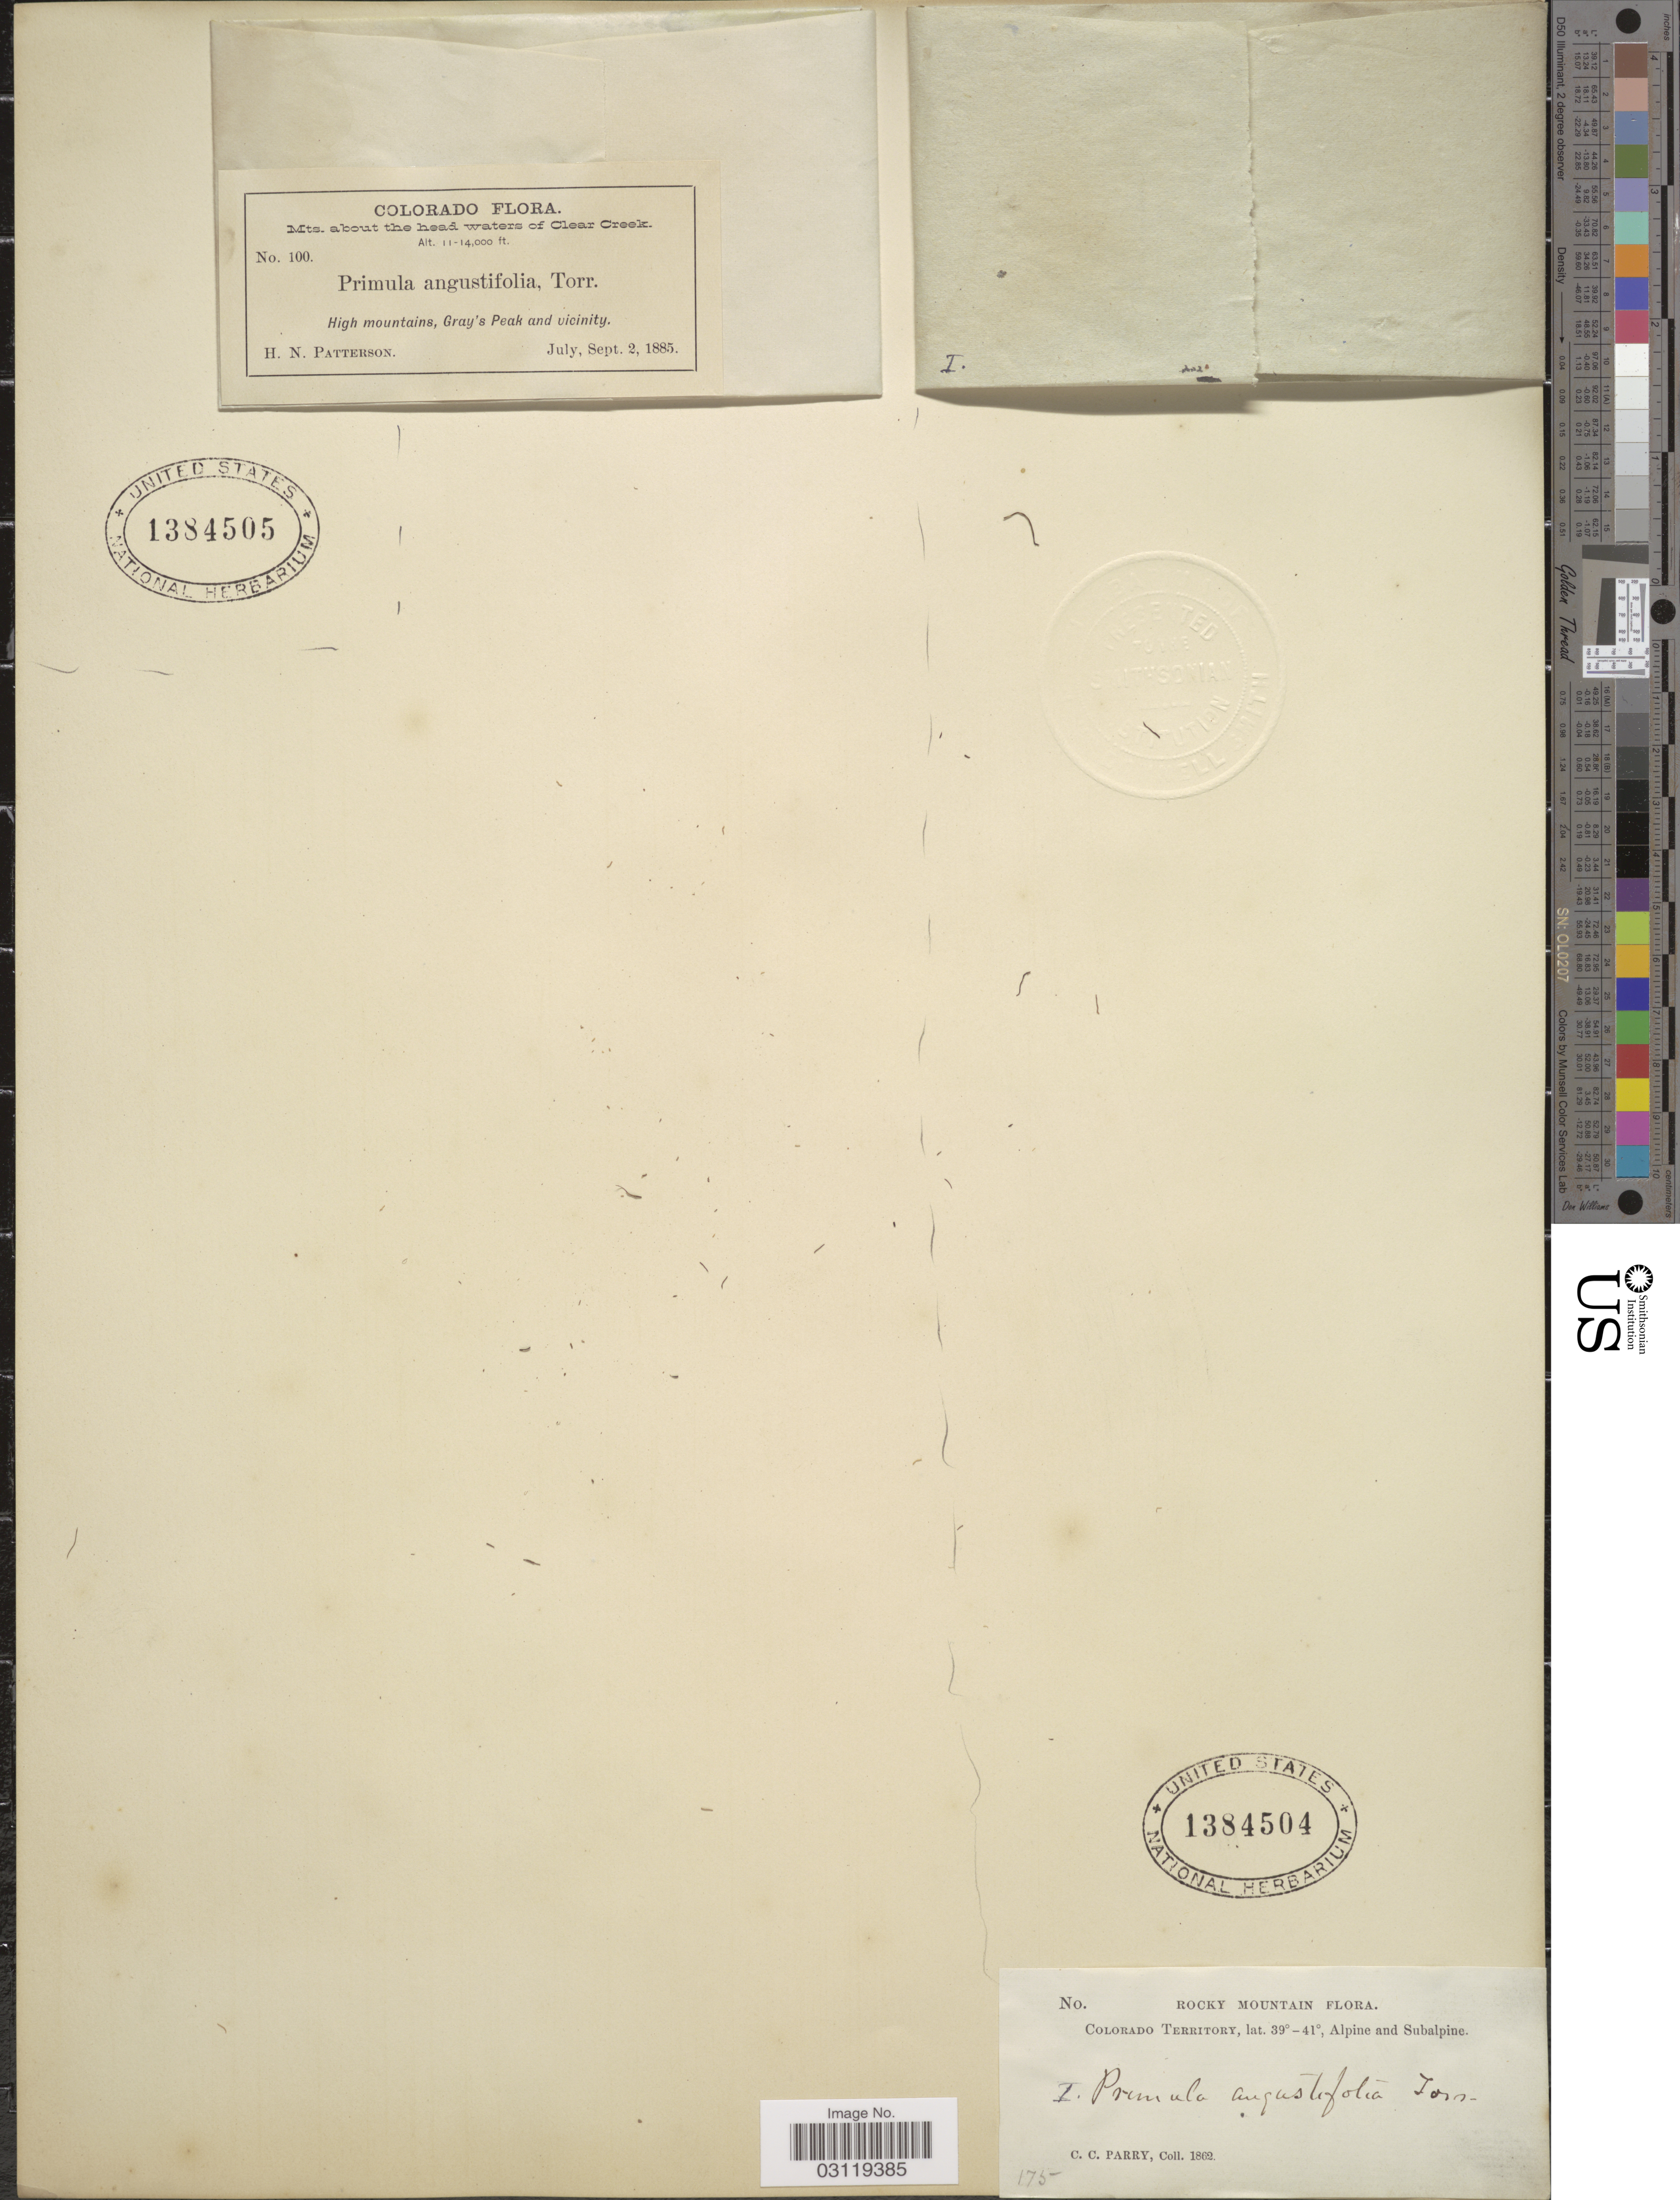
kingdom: Plantae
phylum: Tracheophyta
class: Magnoliopsida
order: Ericales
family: Primulaceae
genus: Primula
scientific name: Primula angustifolia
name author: Torr.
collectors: H. N. Patterson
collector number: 100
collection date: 1885-07/1885-09-02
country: United States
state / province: Colorado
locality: Mts. about the head waters of Clear Creek. High mountains, Gray's Peak and vicinity.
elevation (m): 3353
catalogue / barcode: US 1384505-2